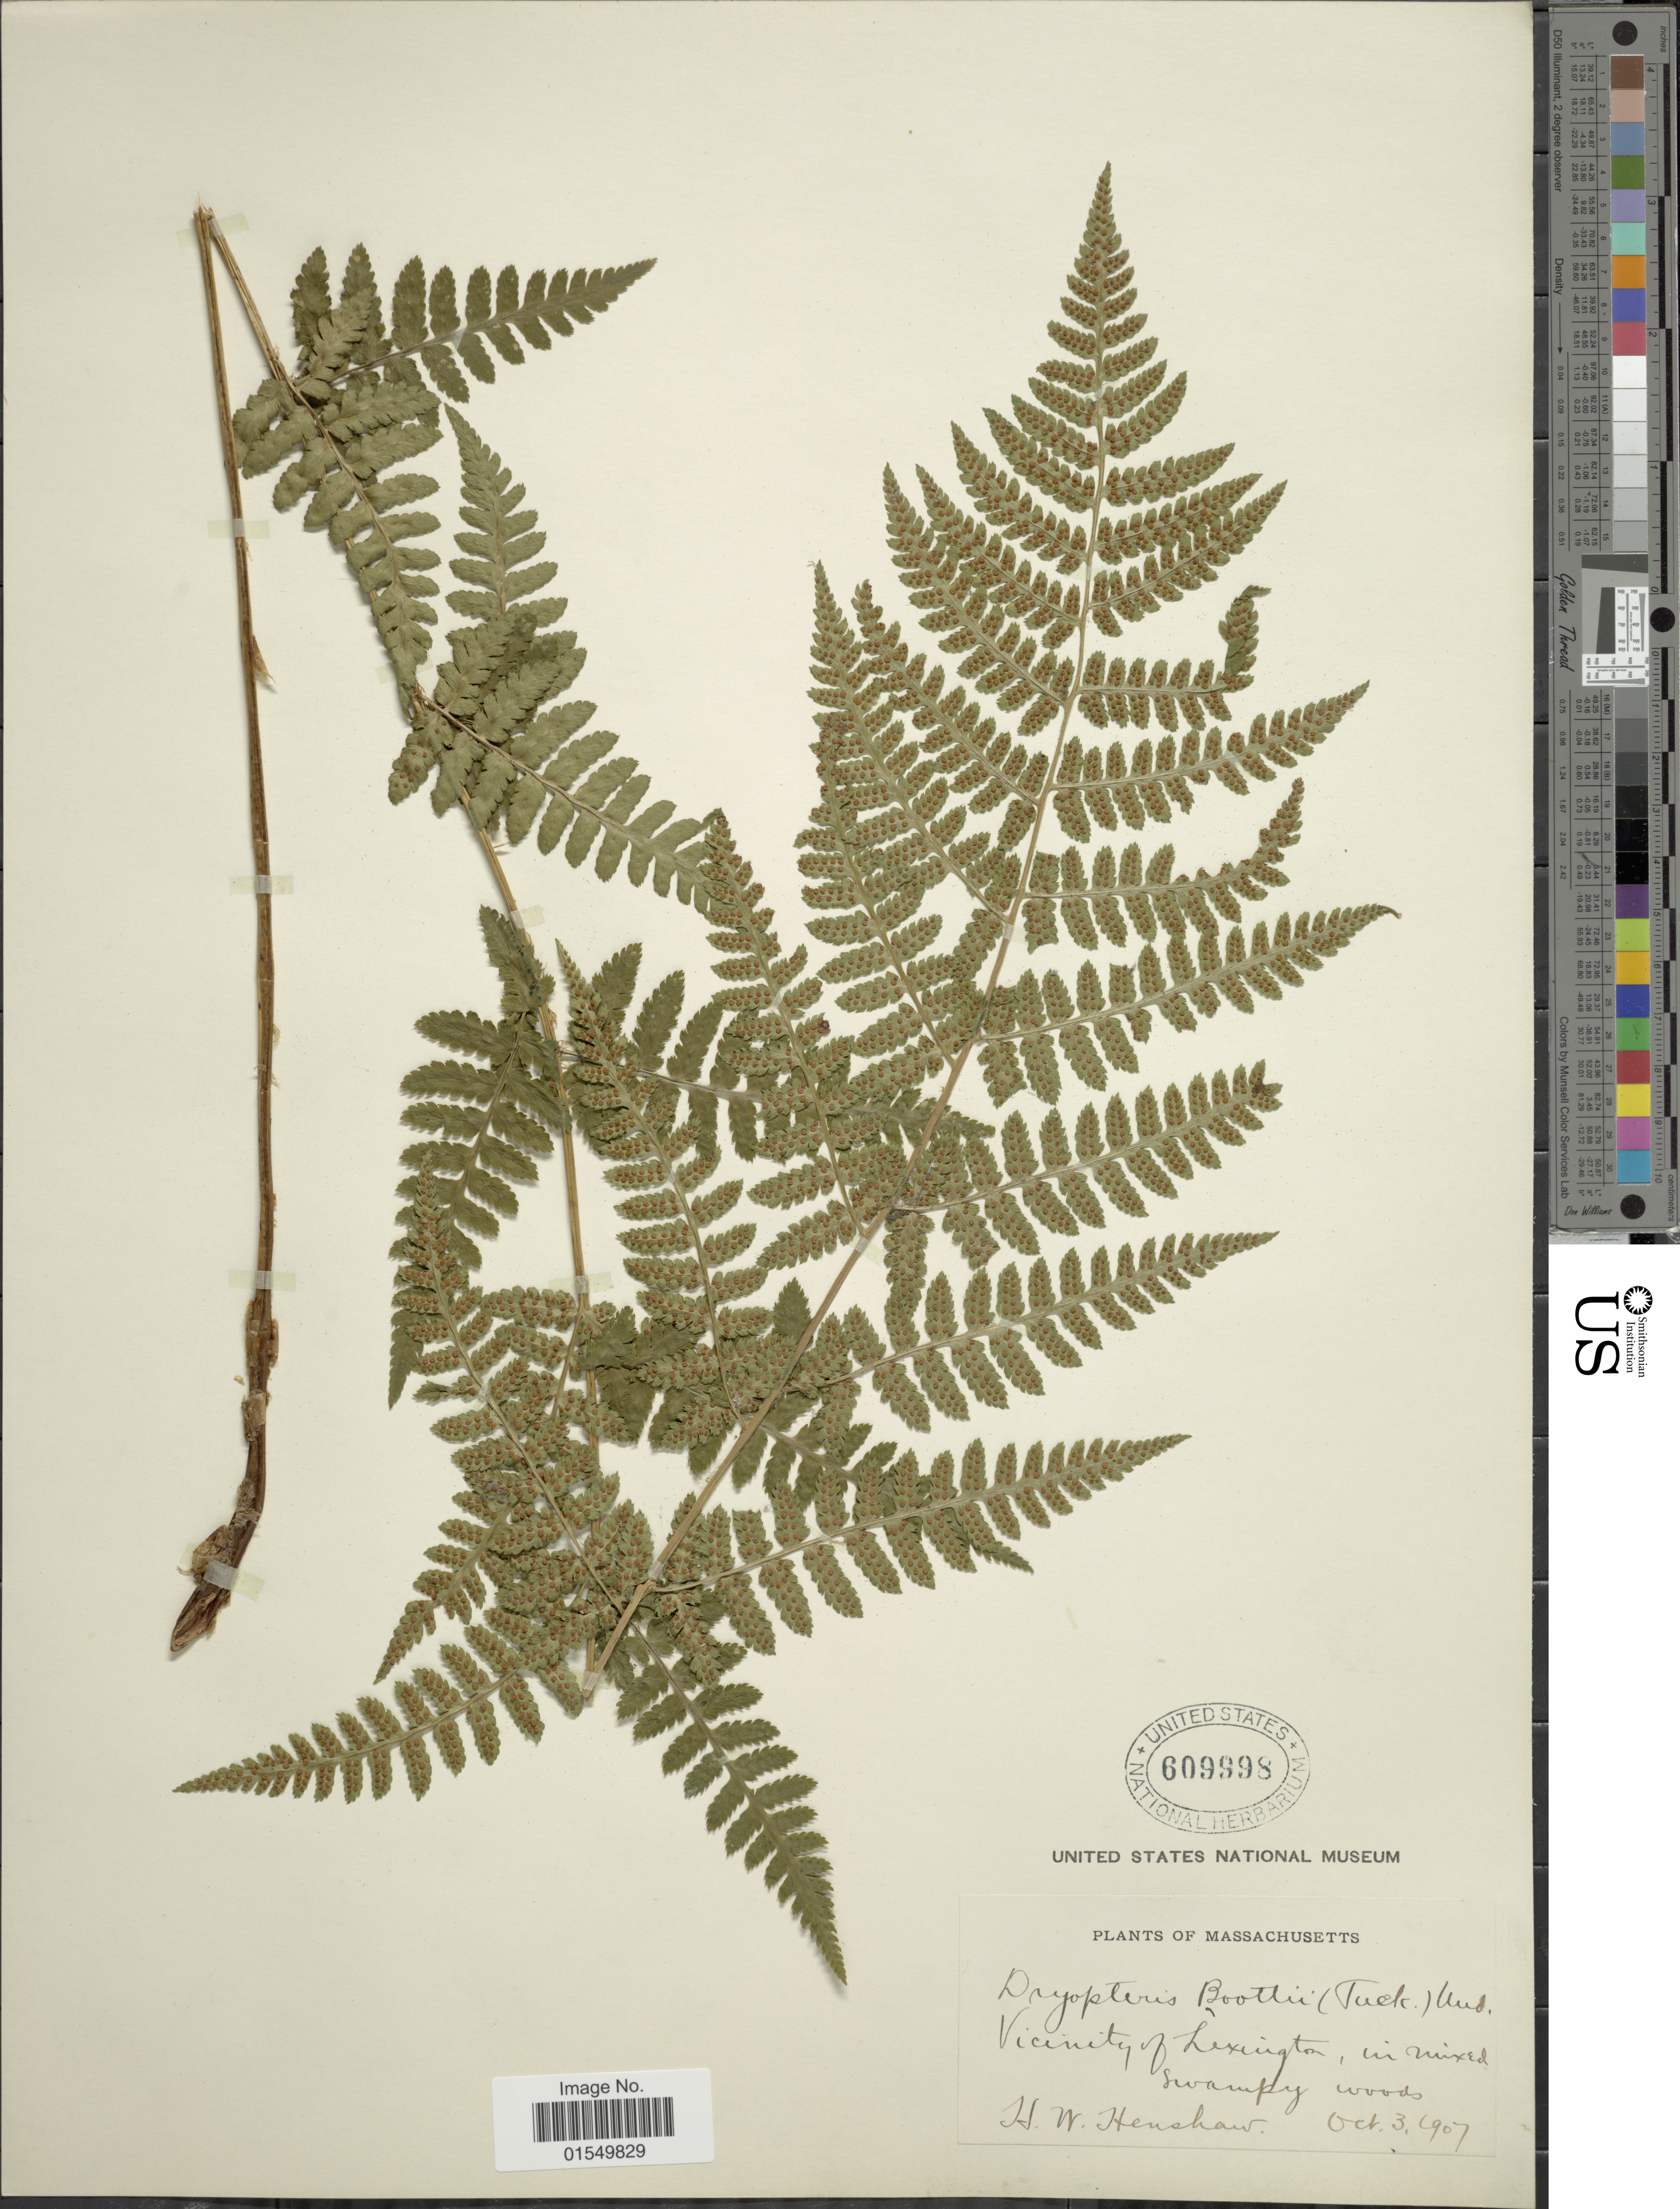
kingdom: Plantae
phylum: Tracheophyta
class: Polypodiopsida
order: Polypodiales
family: Dryopteridaceae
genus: Dryopteris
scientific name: Dryopteris x boottii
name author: Underw.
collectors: H. Henshaw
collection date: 1907-10-03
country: United States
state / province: Massachusetts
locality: Vicinity of Lexington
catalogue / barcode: US 609998